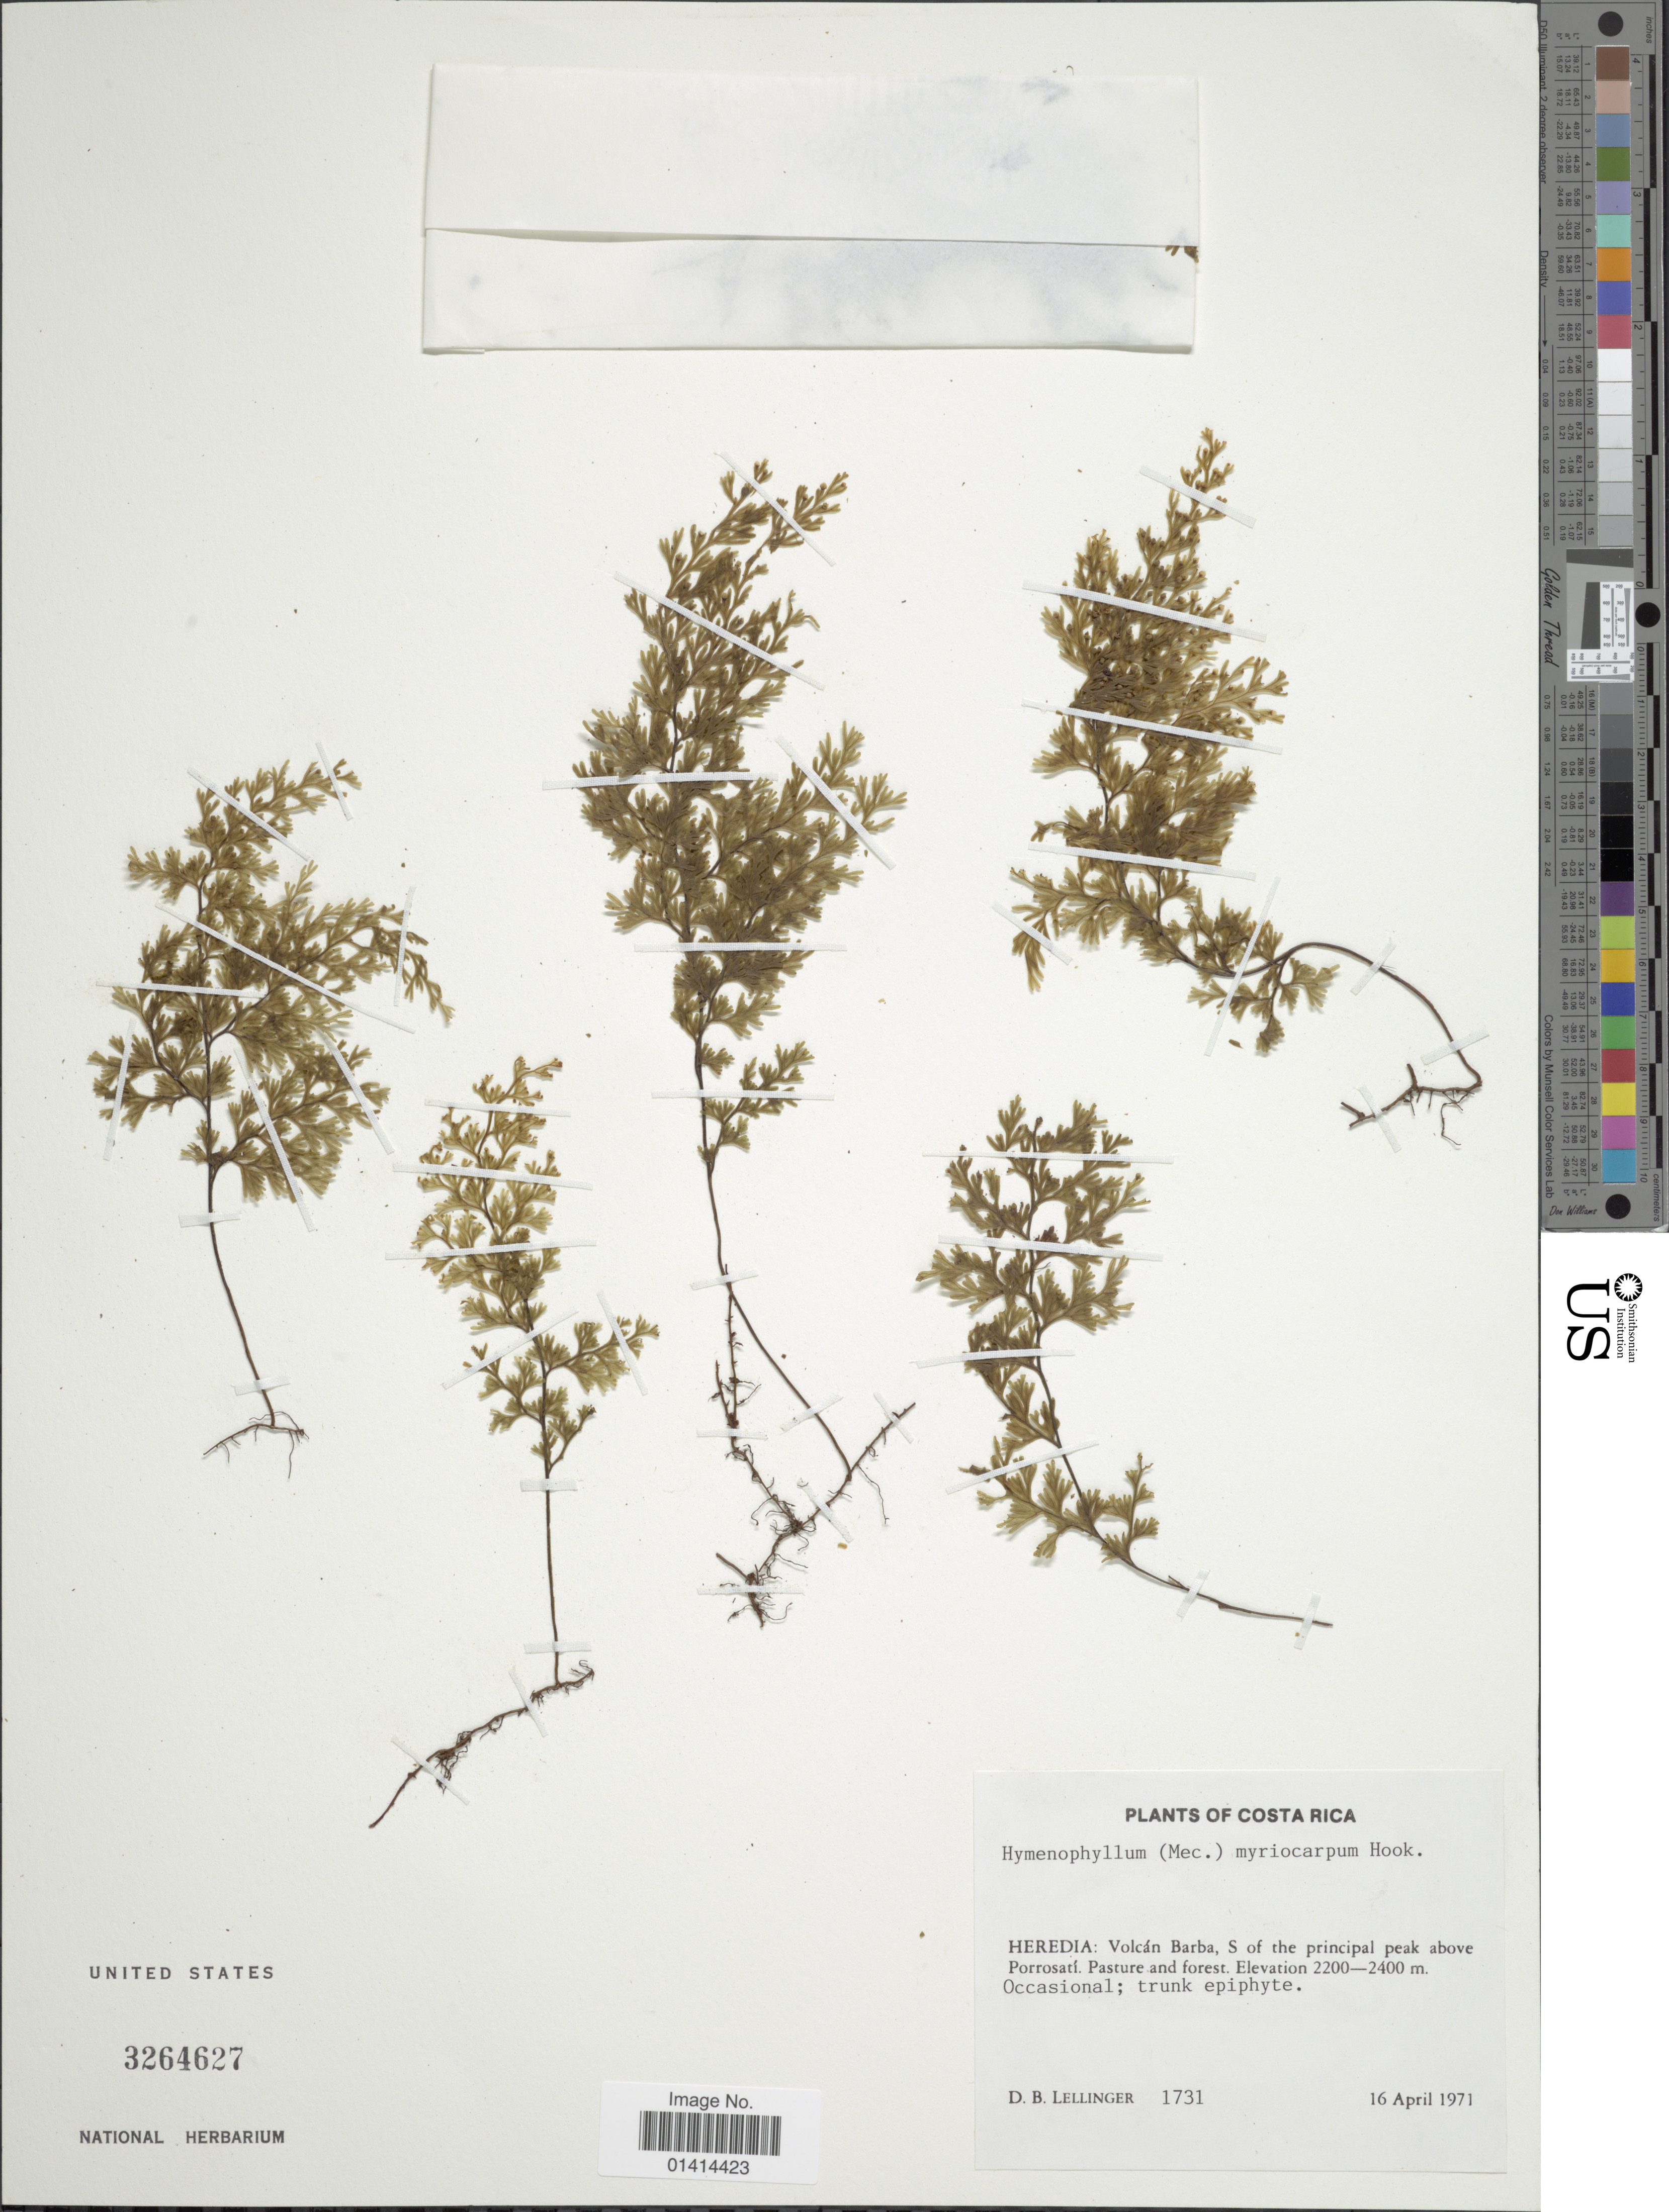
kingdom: Plantae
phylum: Tracheophyta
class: Polypodiopsida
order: Hymenophyllales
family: Hymenophyllaceae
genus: Hymenophyllum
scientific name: Hymenophyllum myriocarpum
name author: Hook.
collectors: D. B. Lellinger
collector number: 1731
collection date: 1973-04-16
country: Costa Rica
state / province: Heredia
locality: Volcán Barba, S of the principal peak above Porrosatí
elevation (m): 2200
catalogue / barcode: US 3264627